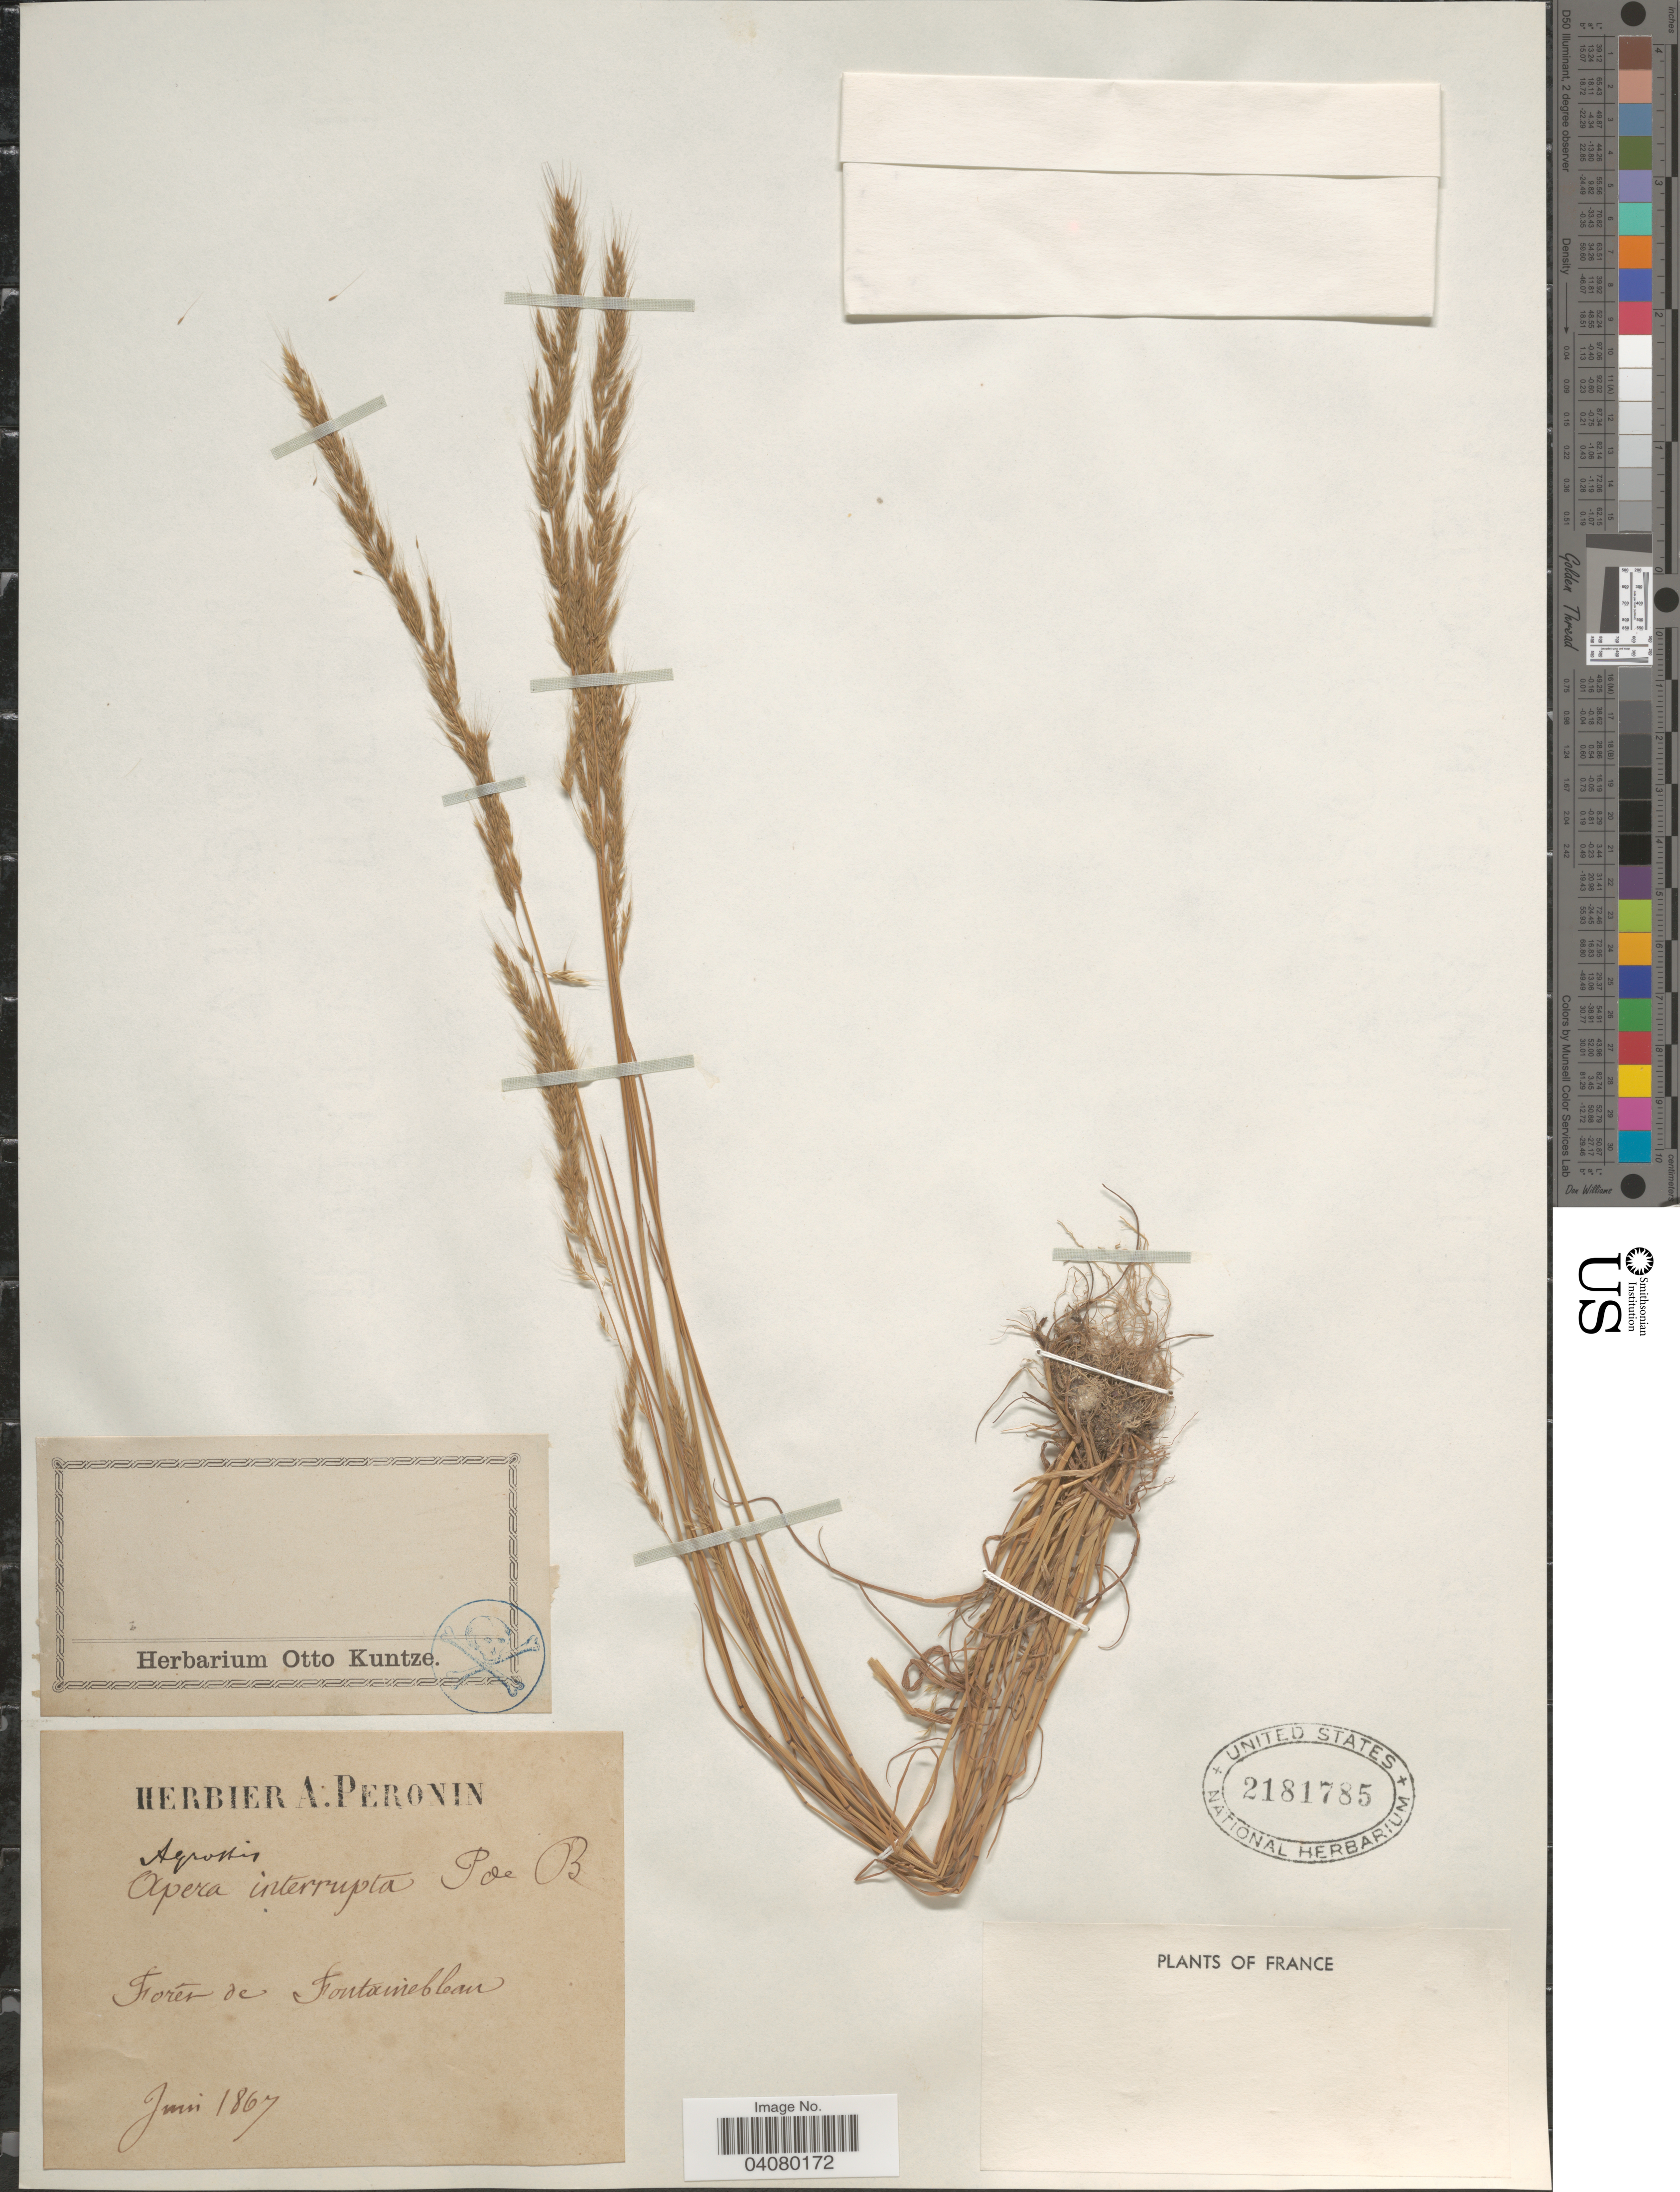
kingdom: Plantae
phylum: Tracheophyta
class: Liliopsida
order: Poales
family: Poaceae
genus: Apera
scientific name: Apera interrupta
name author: (L.) P. Beauv.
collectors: ex herb. A. Peronin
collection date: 1867-06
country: France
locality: Forêt de Fontainebleau.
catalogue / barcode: US 2181785